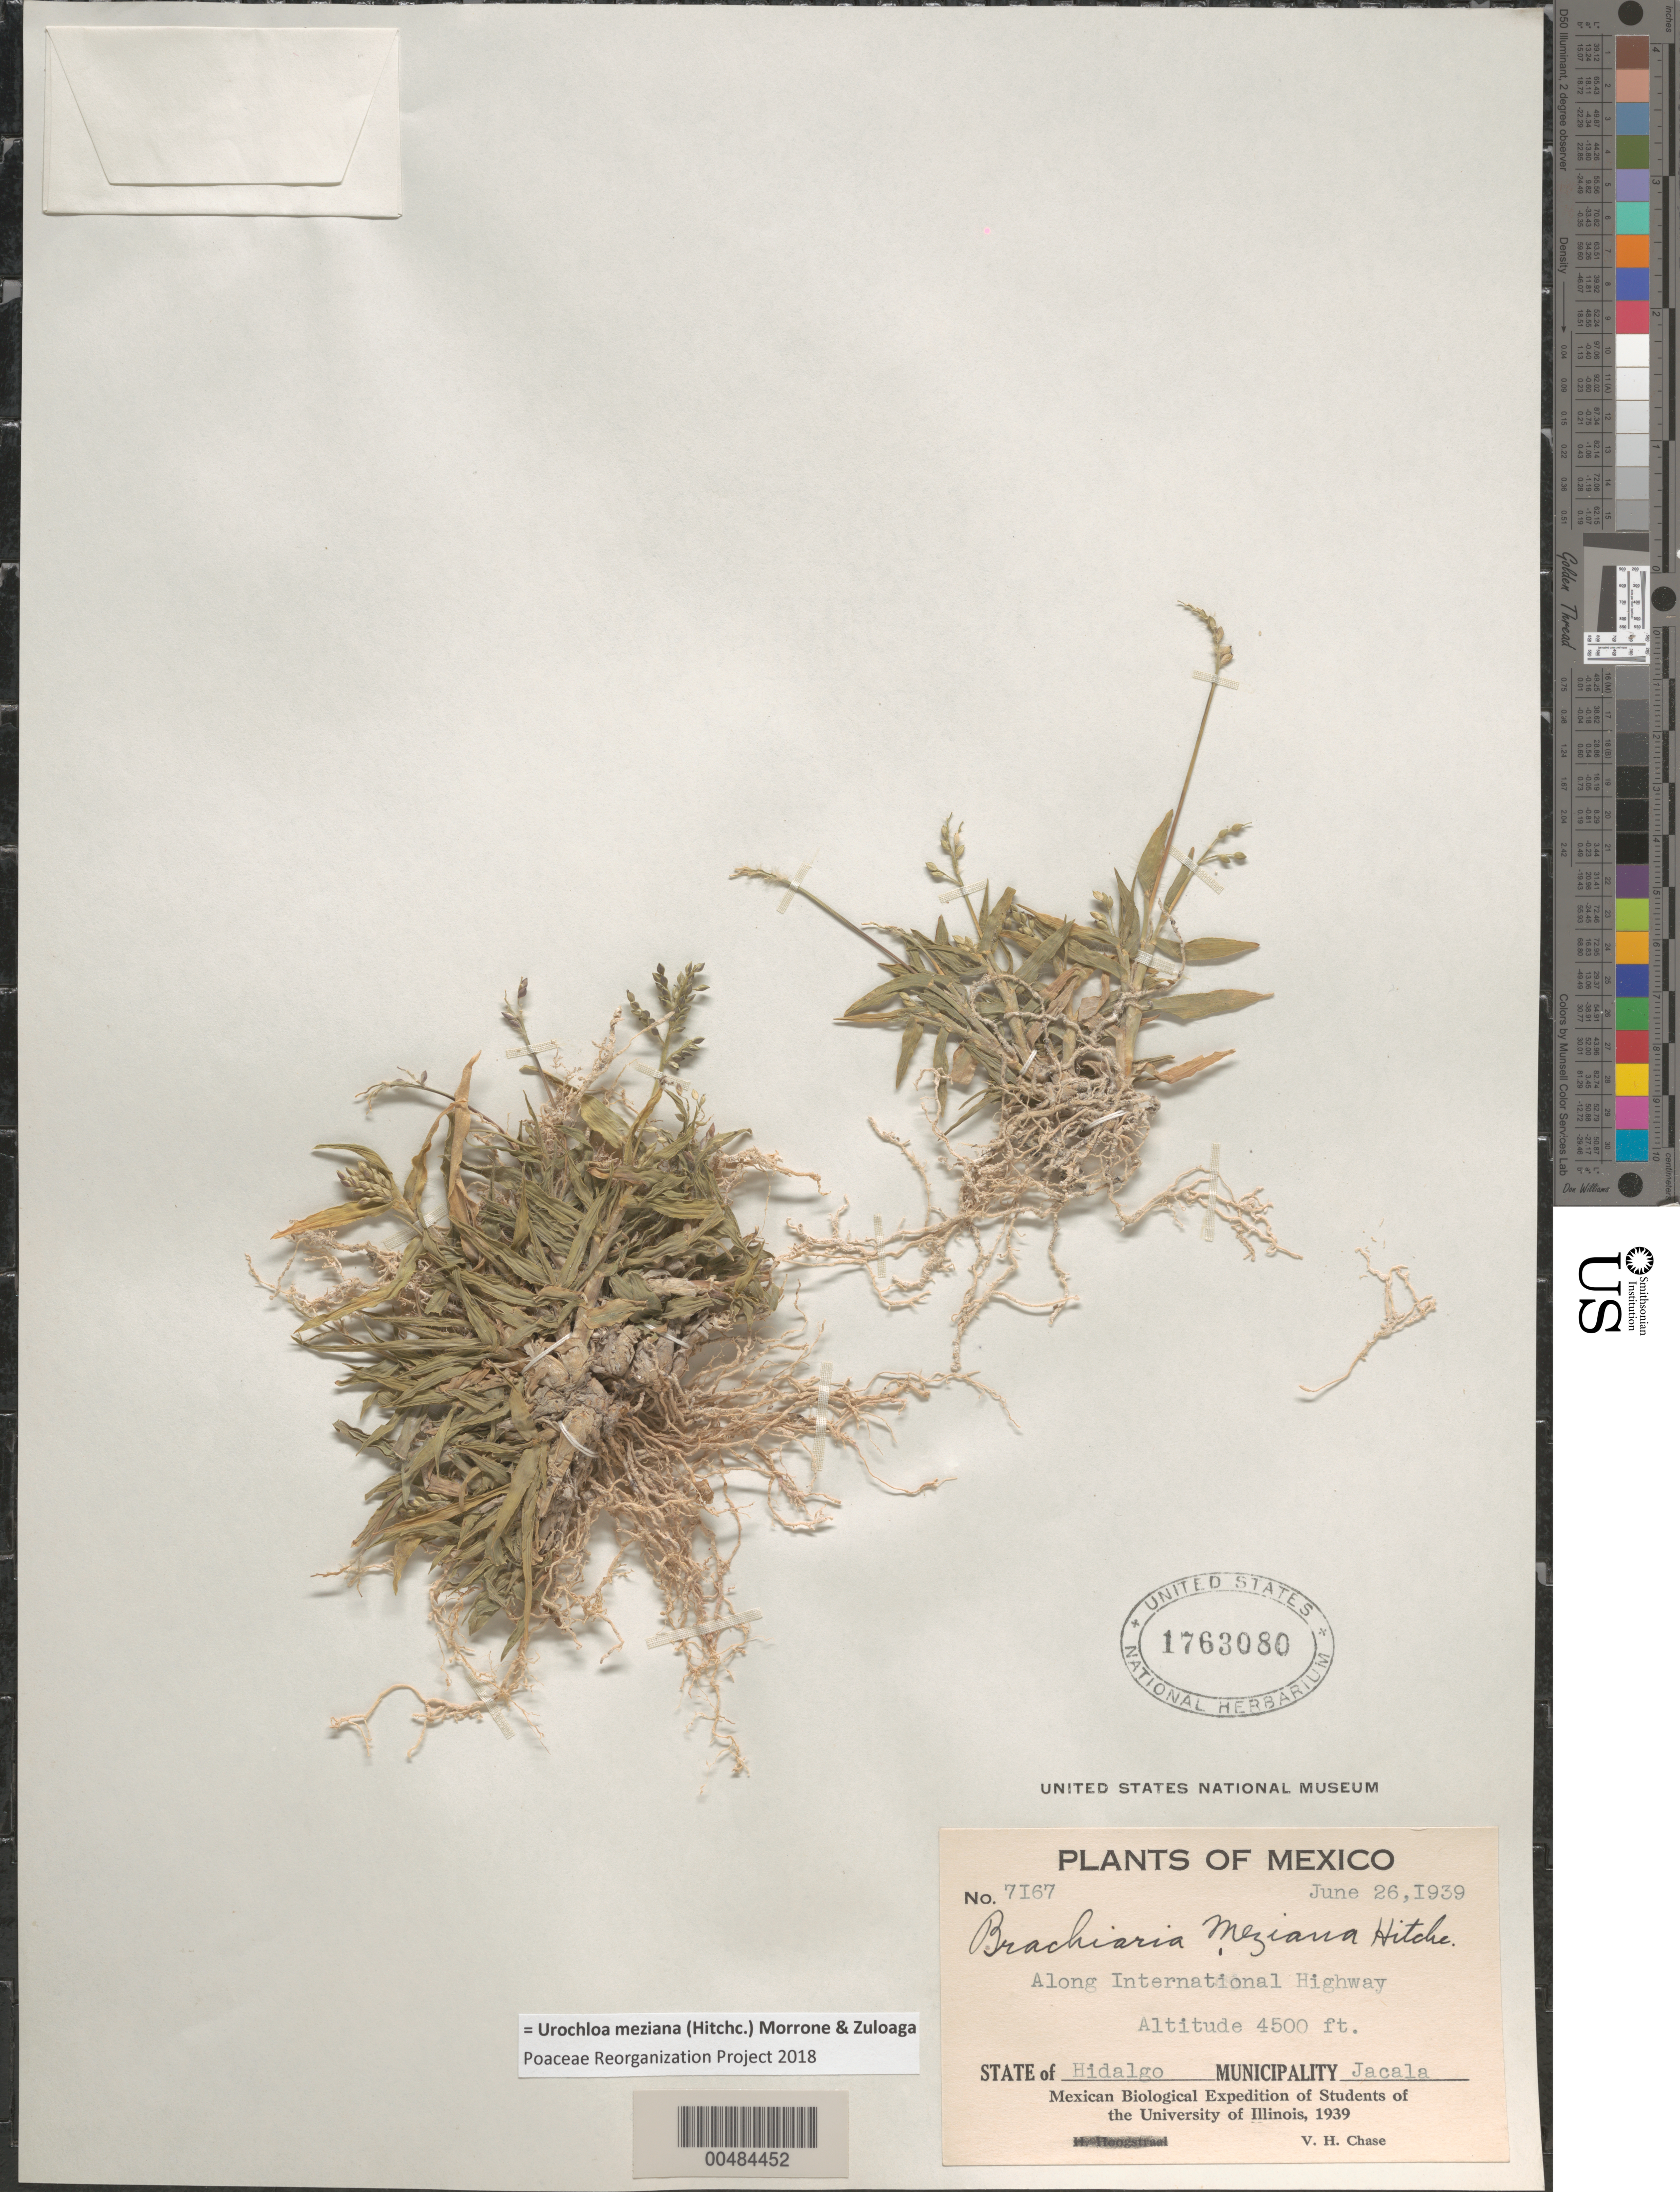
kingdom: Plantae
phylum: Tracheophyta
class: Liliopsida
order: Poales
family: Poaceae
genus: Brachiaria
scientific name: Brachiaria meziana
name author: Hitchc.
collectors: V. H. Chase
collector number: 7167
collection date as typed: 26 Jun 1939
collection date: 1939-06-26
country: Mexico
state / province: Hidalgo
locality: Jacala Mun., along International Highway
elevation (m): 1372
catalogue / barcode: US 1763080